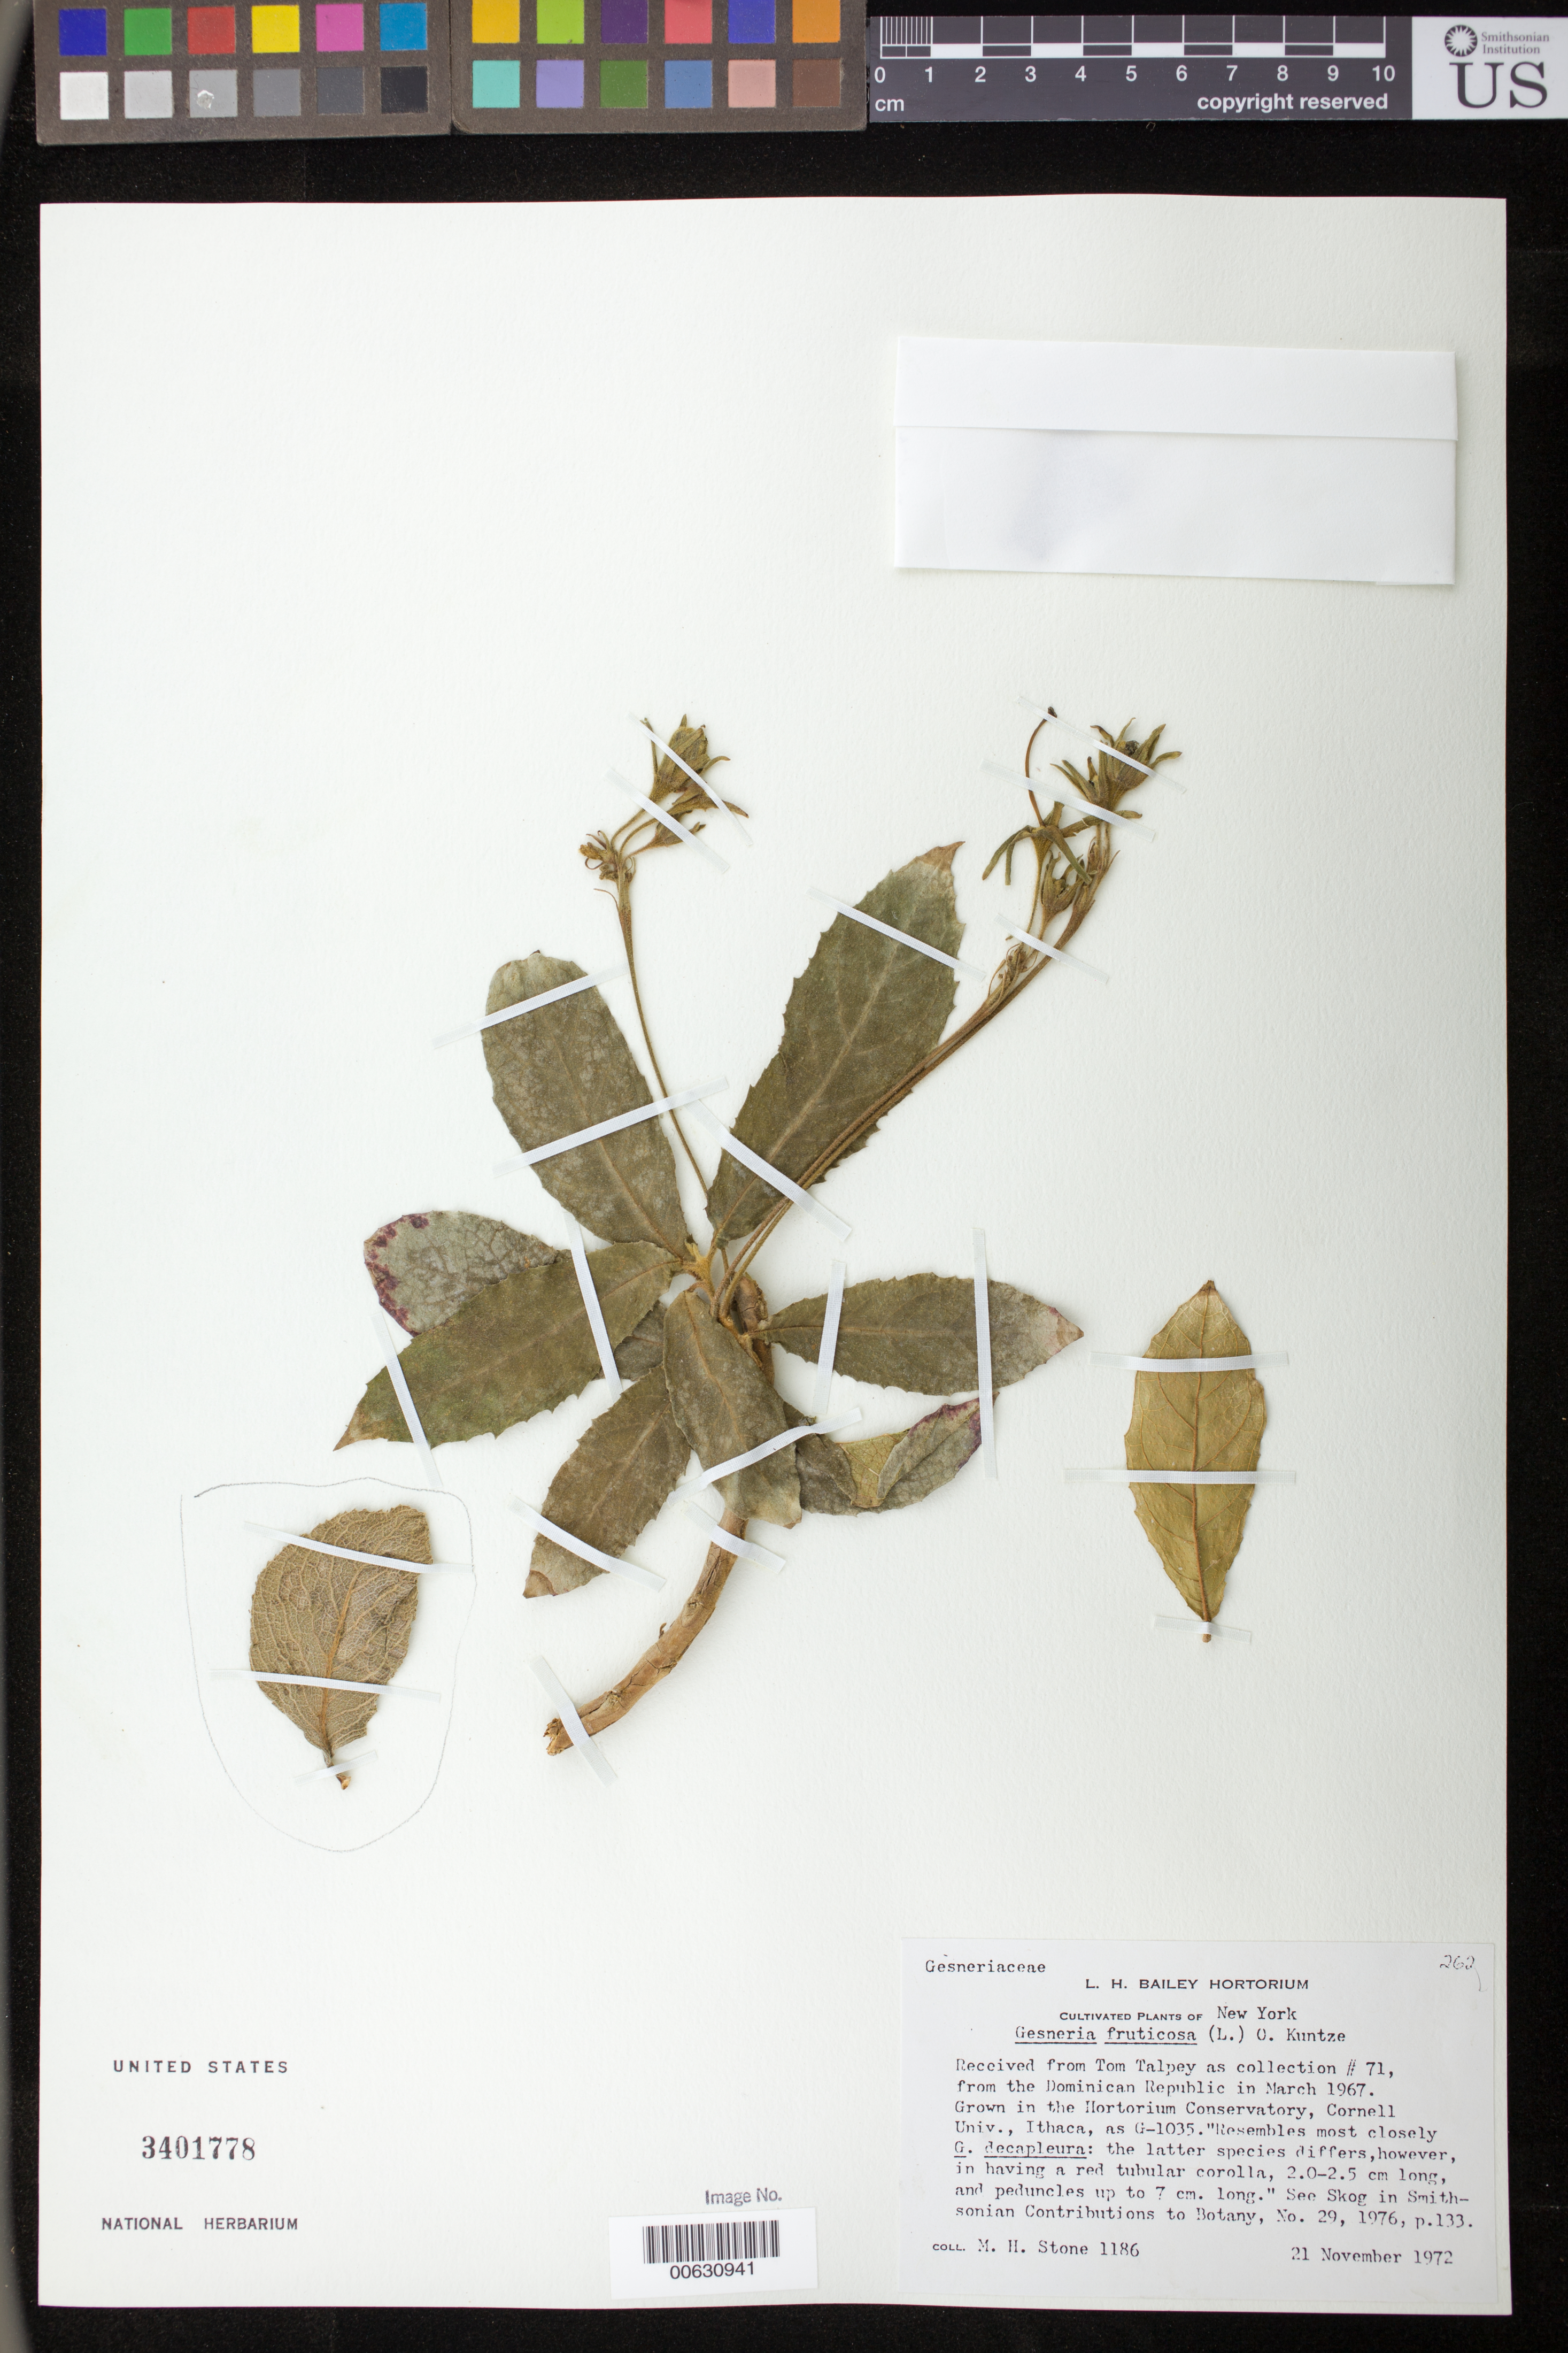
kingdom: Plantae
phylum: Tracheophyta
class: Magnoliopsida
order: Lamiales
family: Gesneriaceae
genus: Gesneria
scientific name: Gesneria fruticosa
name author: (L.) Kuntze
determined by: Skog, Laurence E.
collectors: M. Stone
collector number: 1186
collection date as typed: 21 Nov 1972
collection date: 1972-11-21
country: Dominican Republic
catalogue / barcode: US 3401778